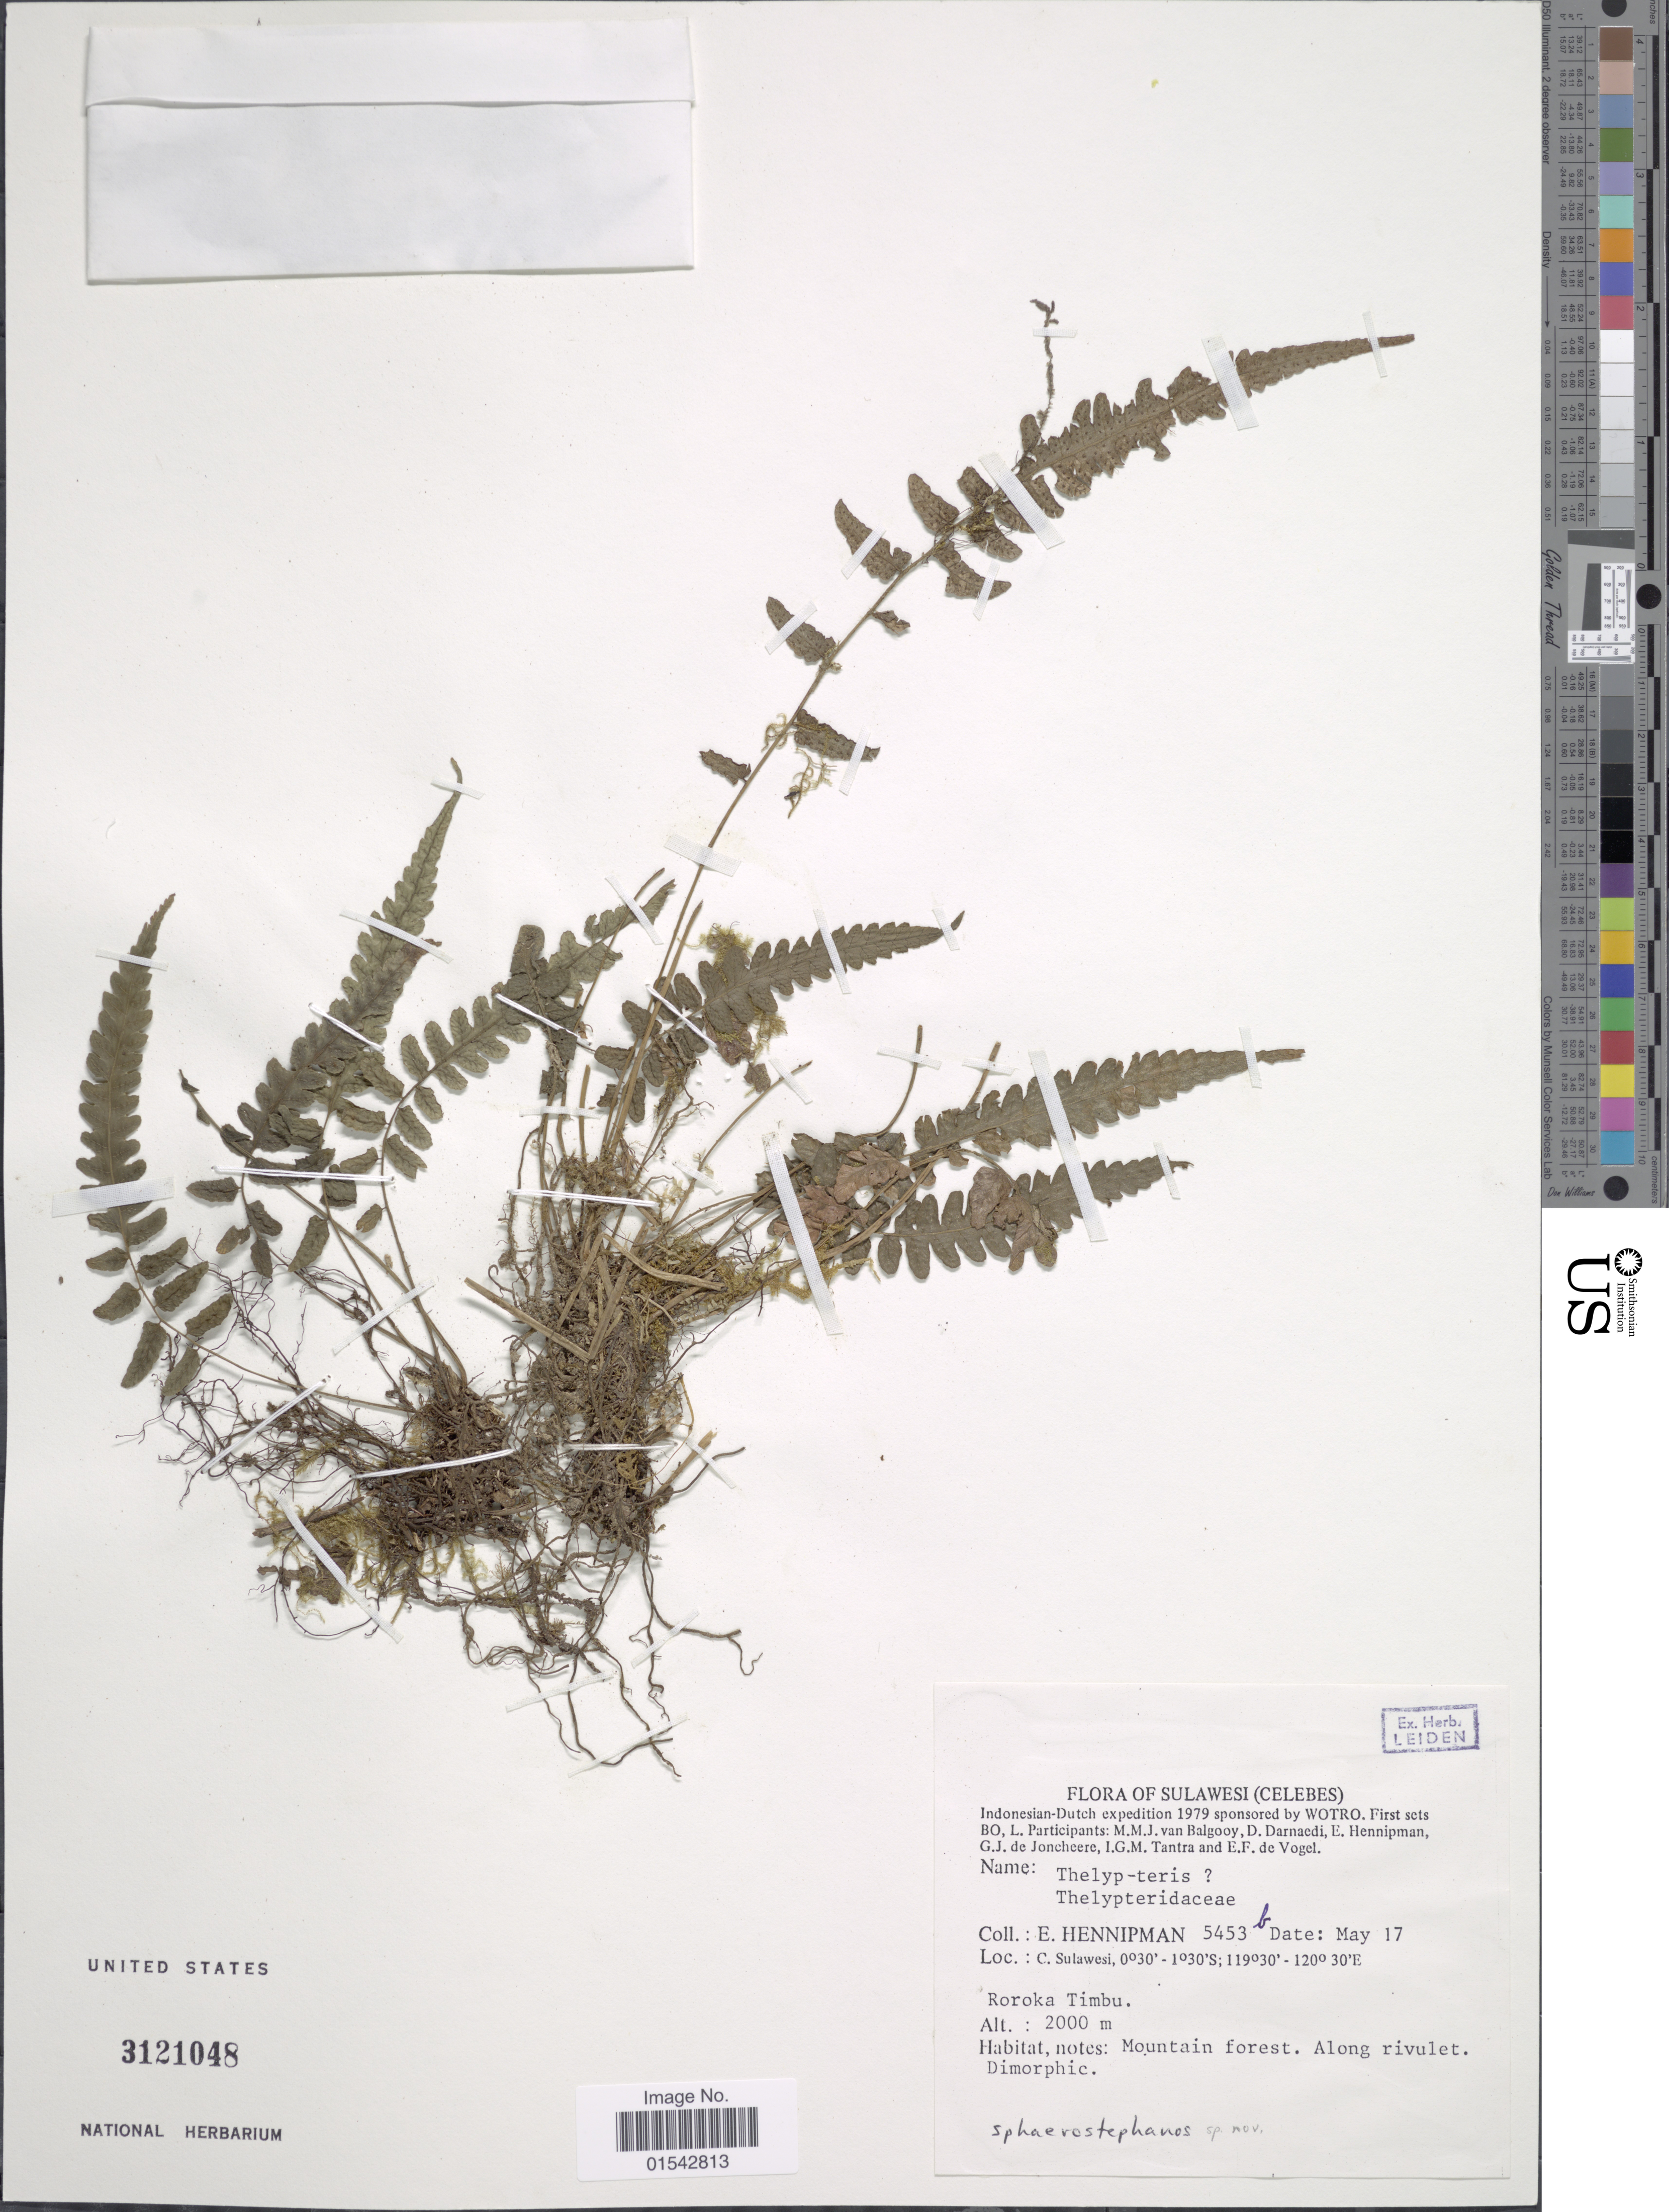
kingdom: Plantae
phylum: Tracheophyta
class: Polypodiopsida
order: Polypodiales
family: Thelypteridaceae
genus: Cyclosorus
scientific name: Cyclosorus sp.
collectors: E. Hennipman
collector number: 5453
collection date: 1979-05-17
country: Indonesia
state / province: Sulawesi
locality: C. Sulawesi, Roroka Timbu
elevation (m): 2000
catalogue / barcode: US 3121048